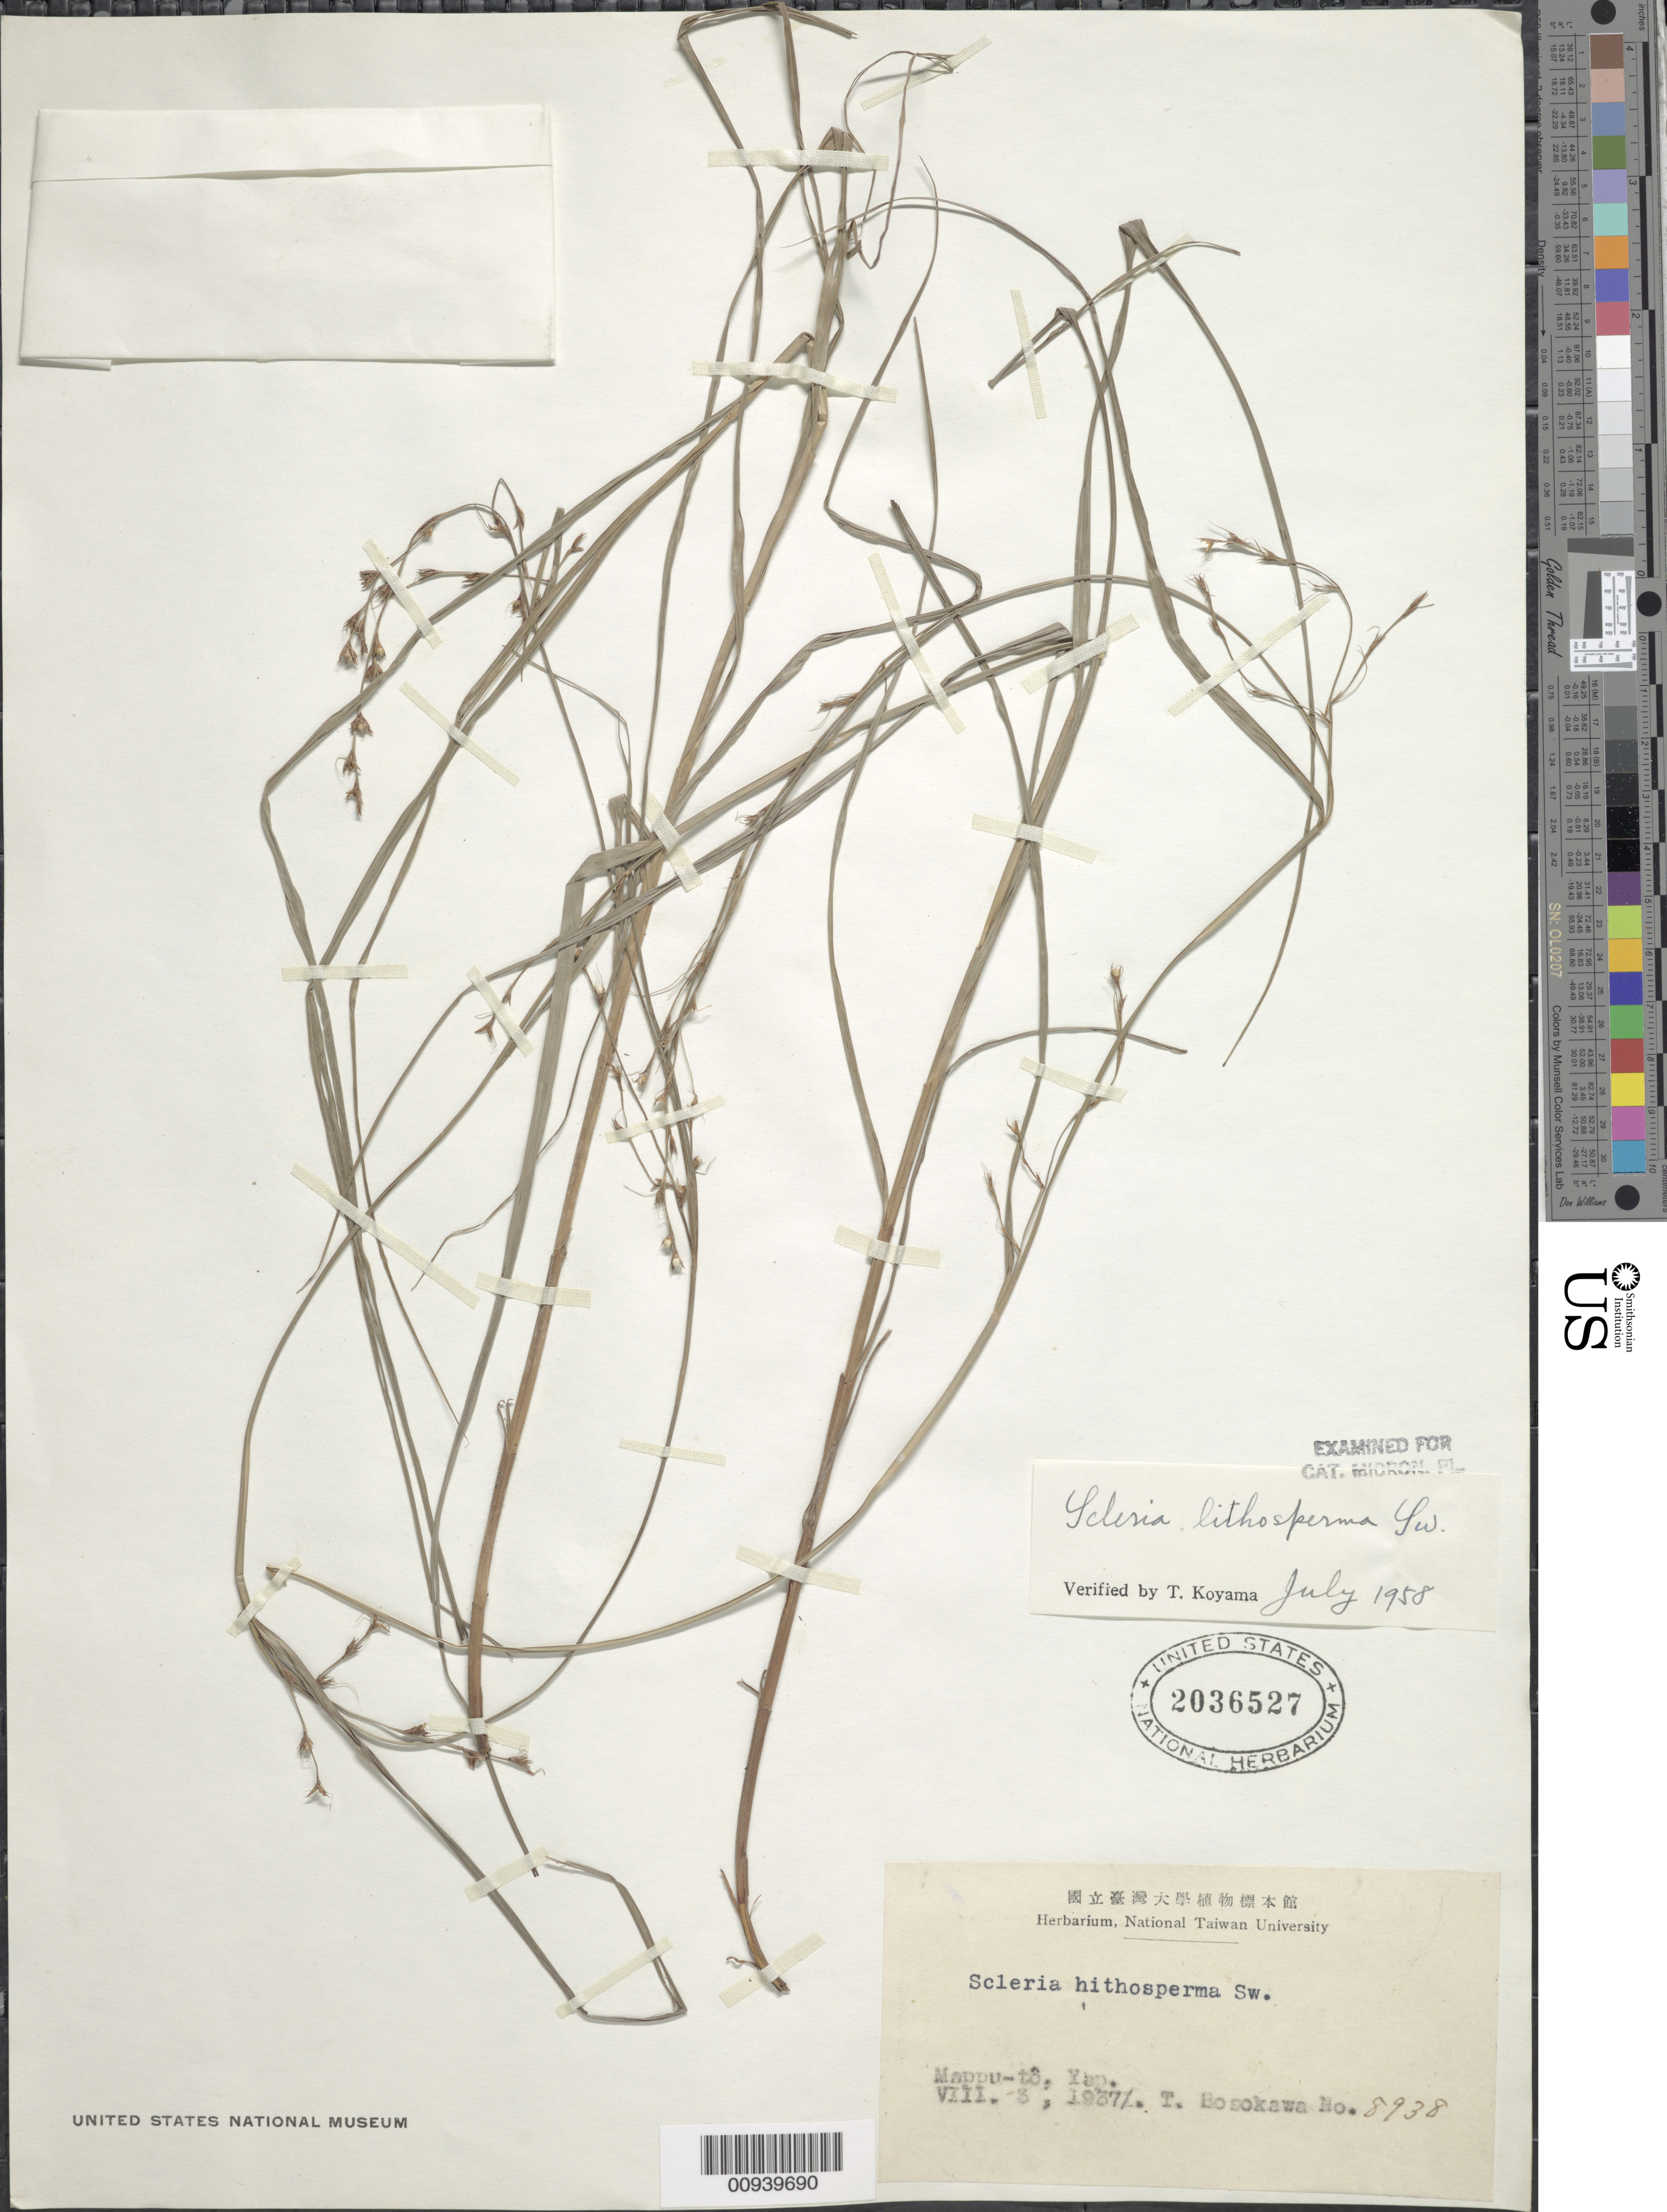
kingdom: Plantae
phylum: Tracheophyta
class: Liliopsida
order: Poales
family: Cyperaceae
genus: Scleria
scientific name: Scleria lithosperma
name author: (L.) Sw.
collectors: T. Hosokawa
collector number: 8938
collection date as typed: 03 Aug 1937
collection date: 1937-08-03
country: Micronesia, Federated States of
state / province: Yap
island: Yap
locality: Mappu-to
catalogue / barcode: US 2036527